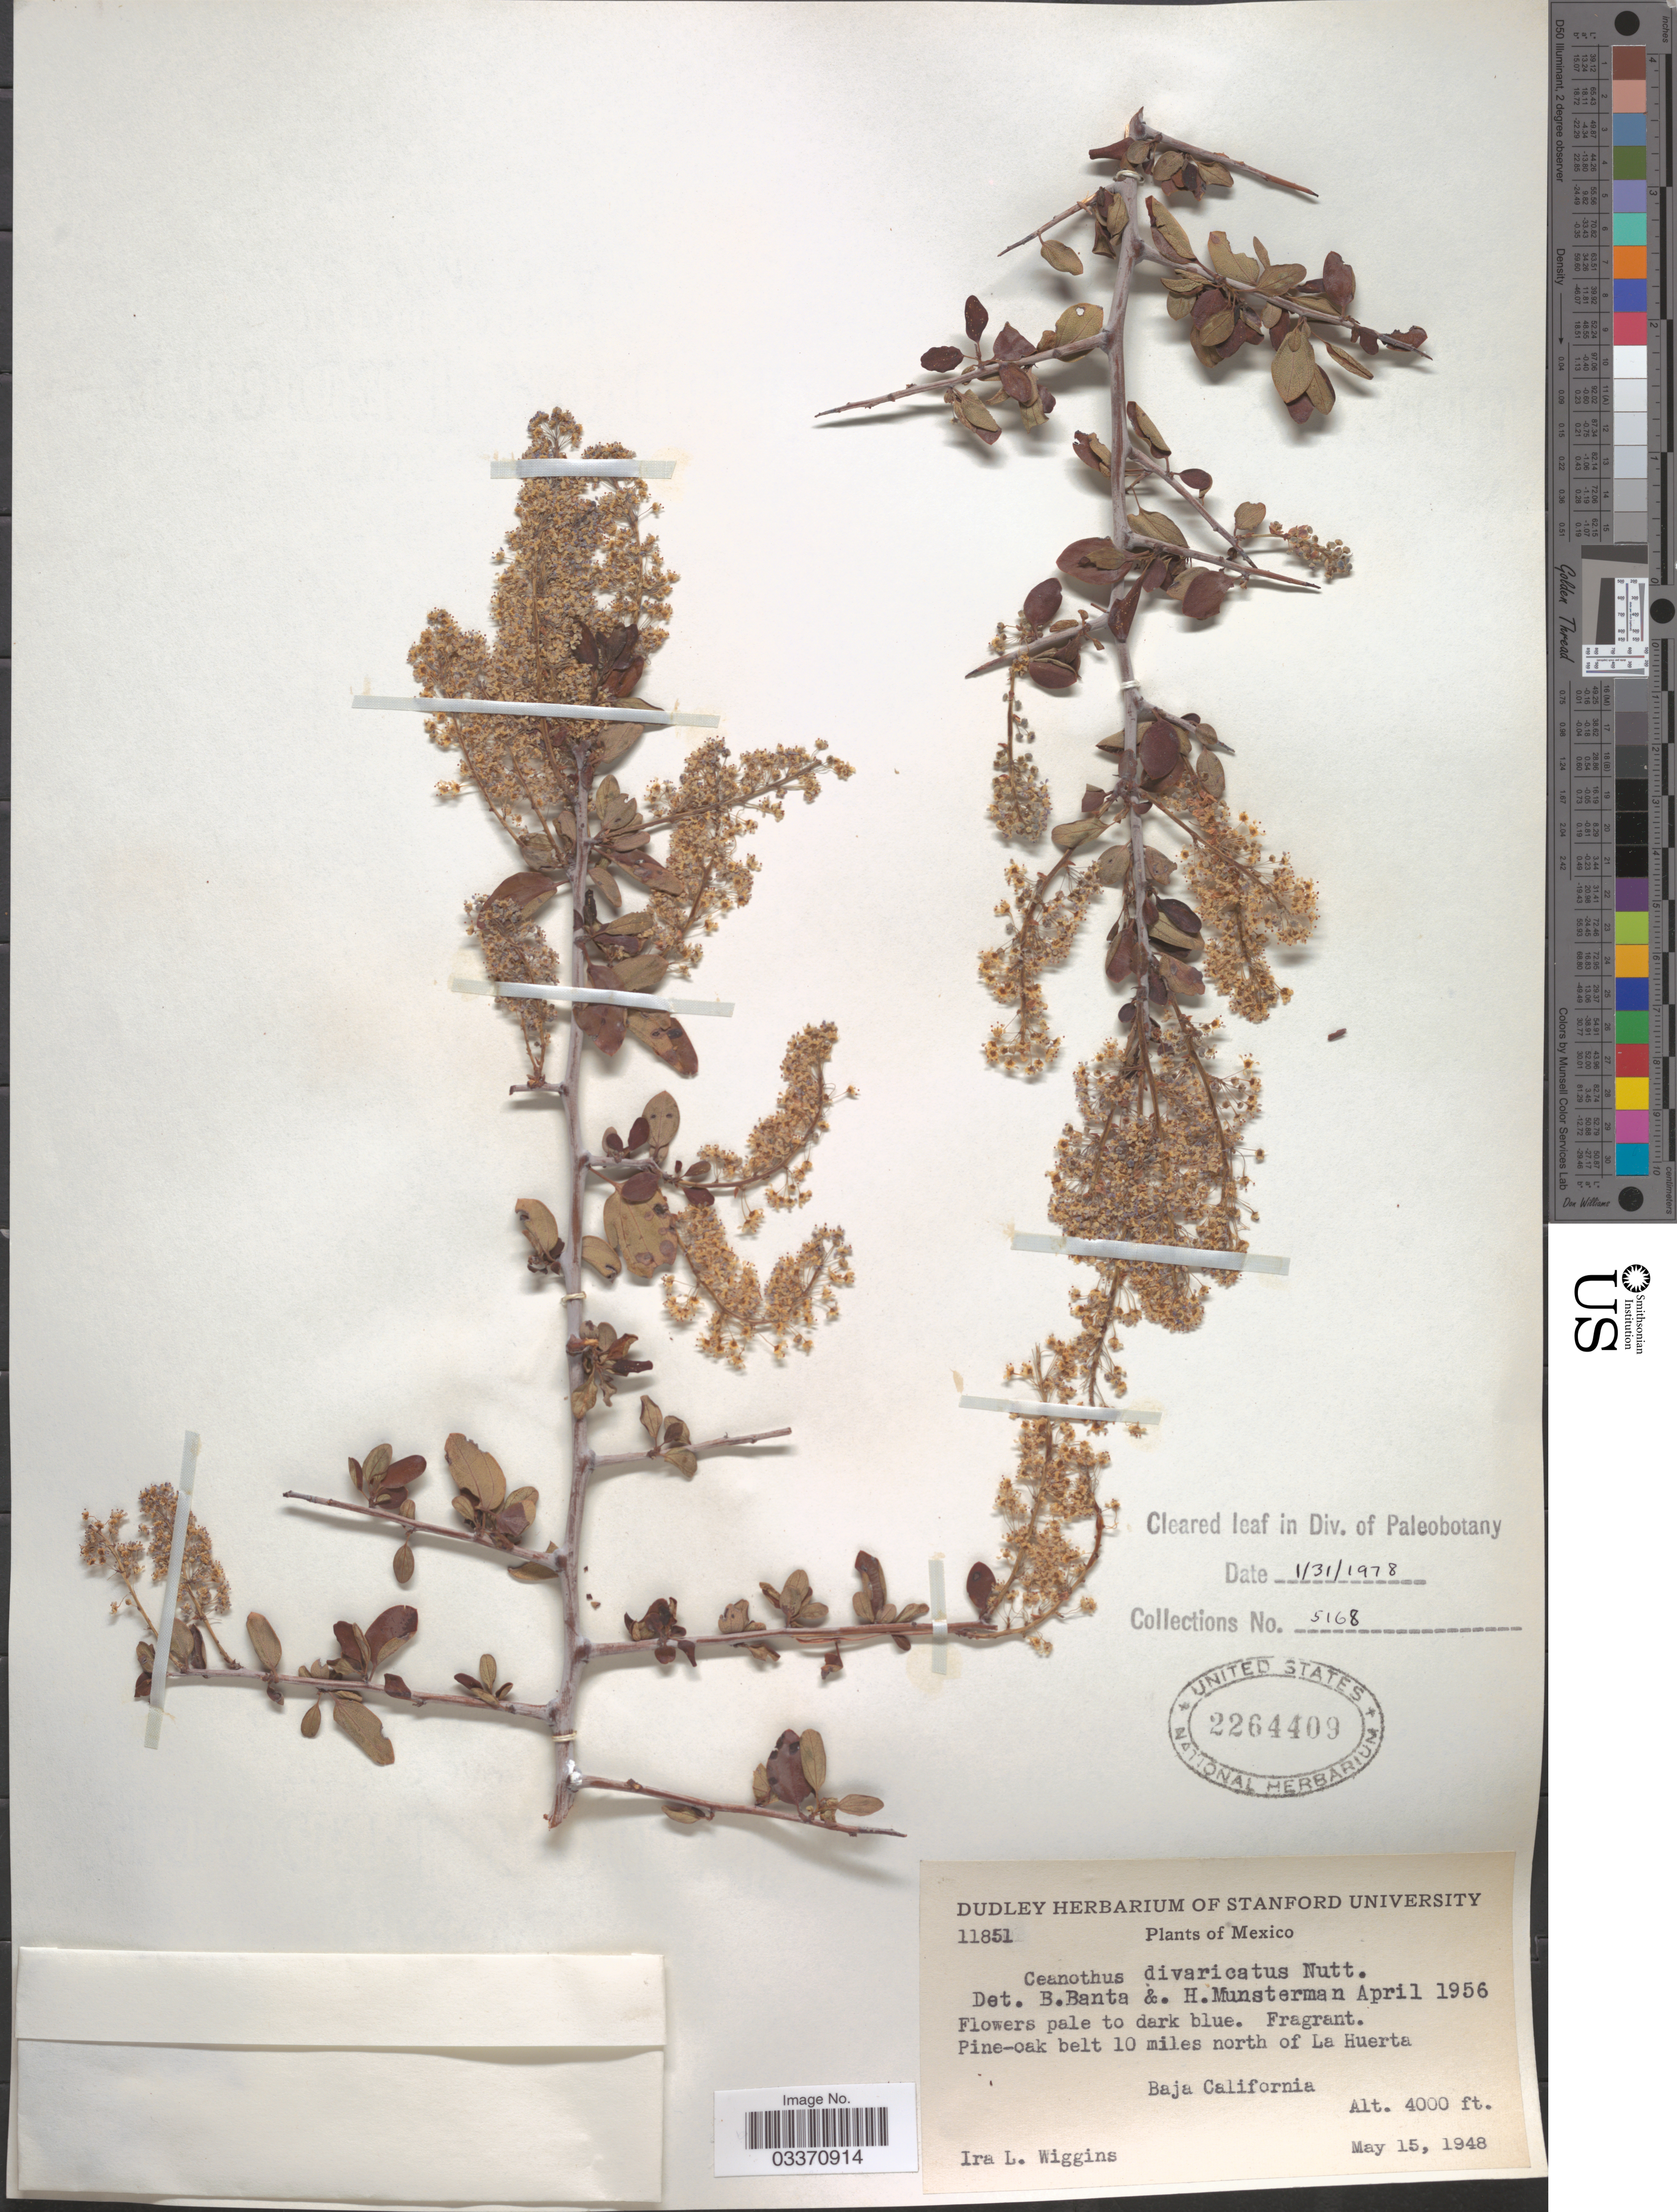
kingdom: Plantae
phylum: Tracheophyta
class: Magnoliopsida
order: Rosales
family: Rhamnaceae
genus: Ceanothus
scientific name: Ceanothus divaricatus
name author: Nutt. ex Torr. & S.F. Gray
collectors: I. L. Wiggins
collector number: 11851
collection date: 1948-05-15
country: Mexico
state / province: Baja California Norte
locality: Pine-oak belt 10 miles north of La Huerta.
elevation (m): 1219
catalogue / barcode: US 2264409